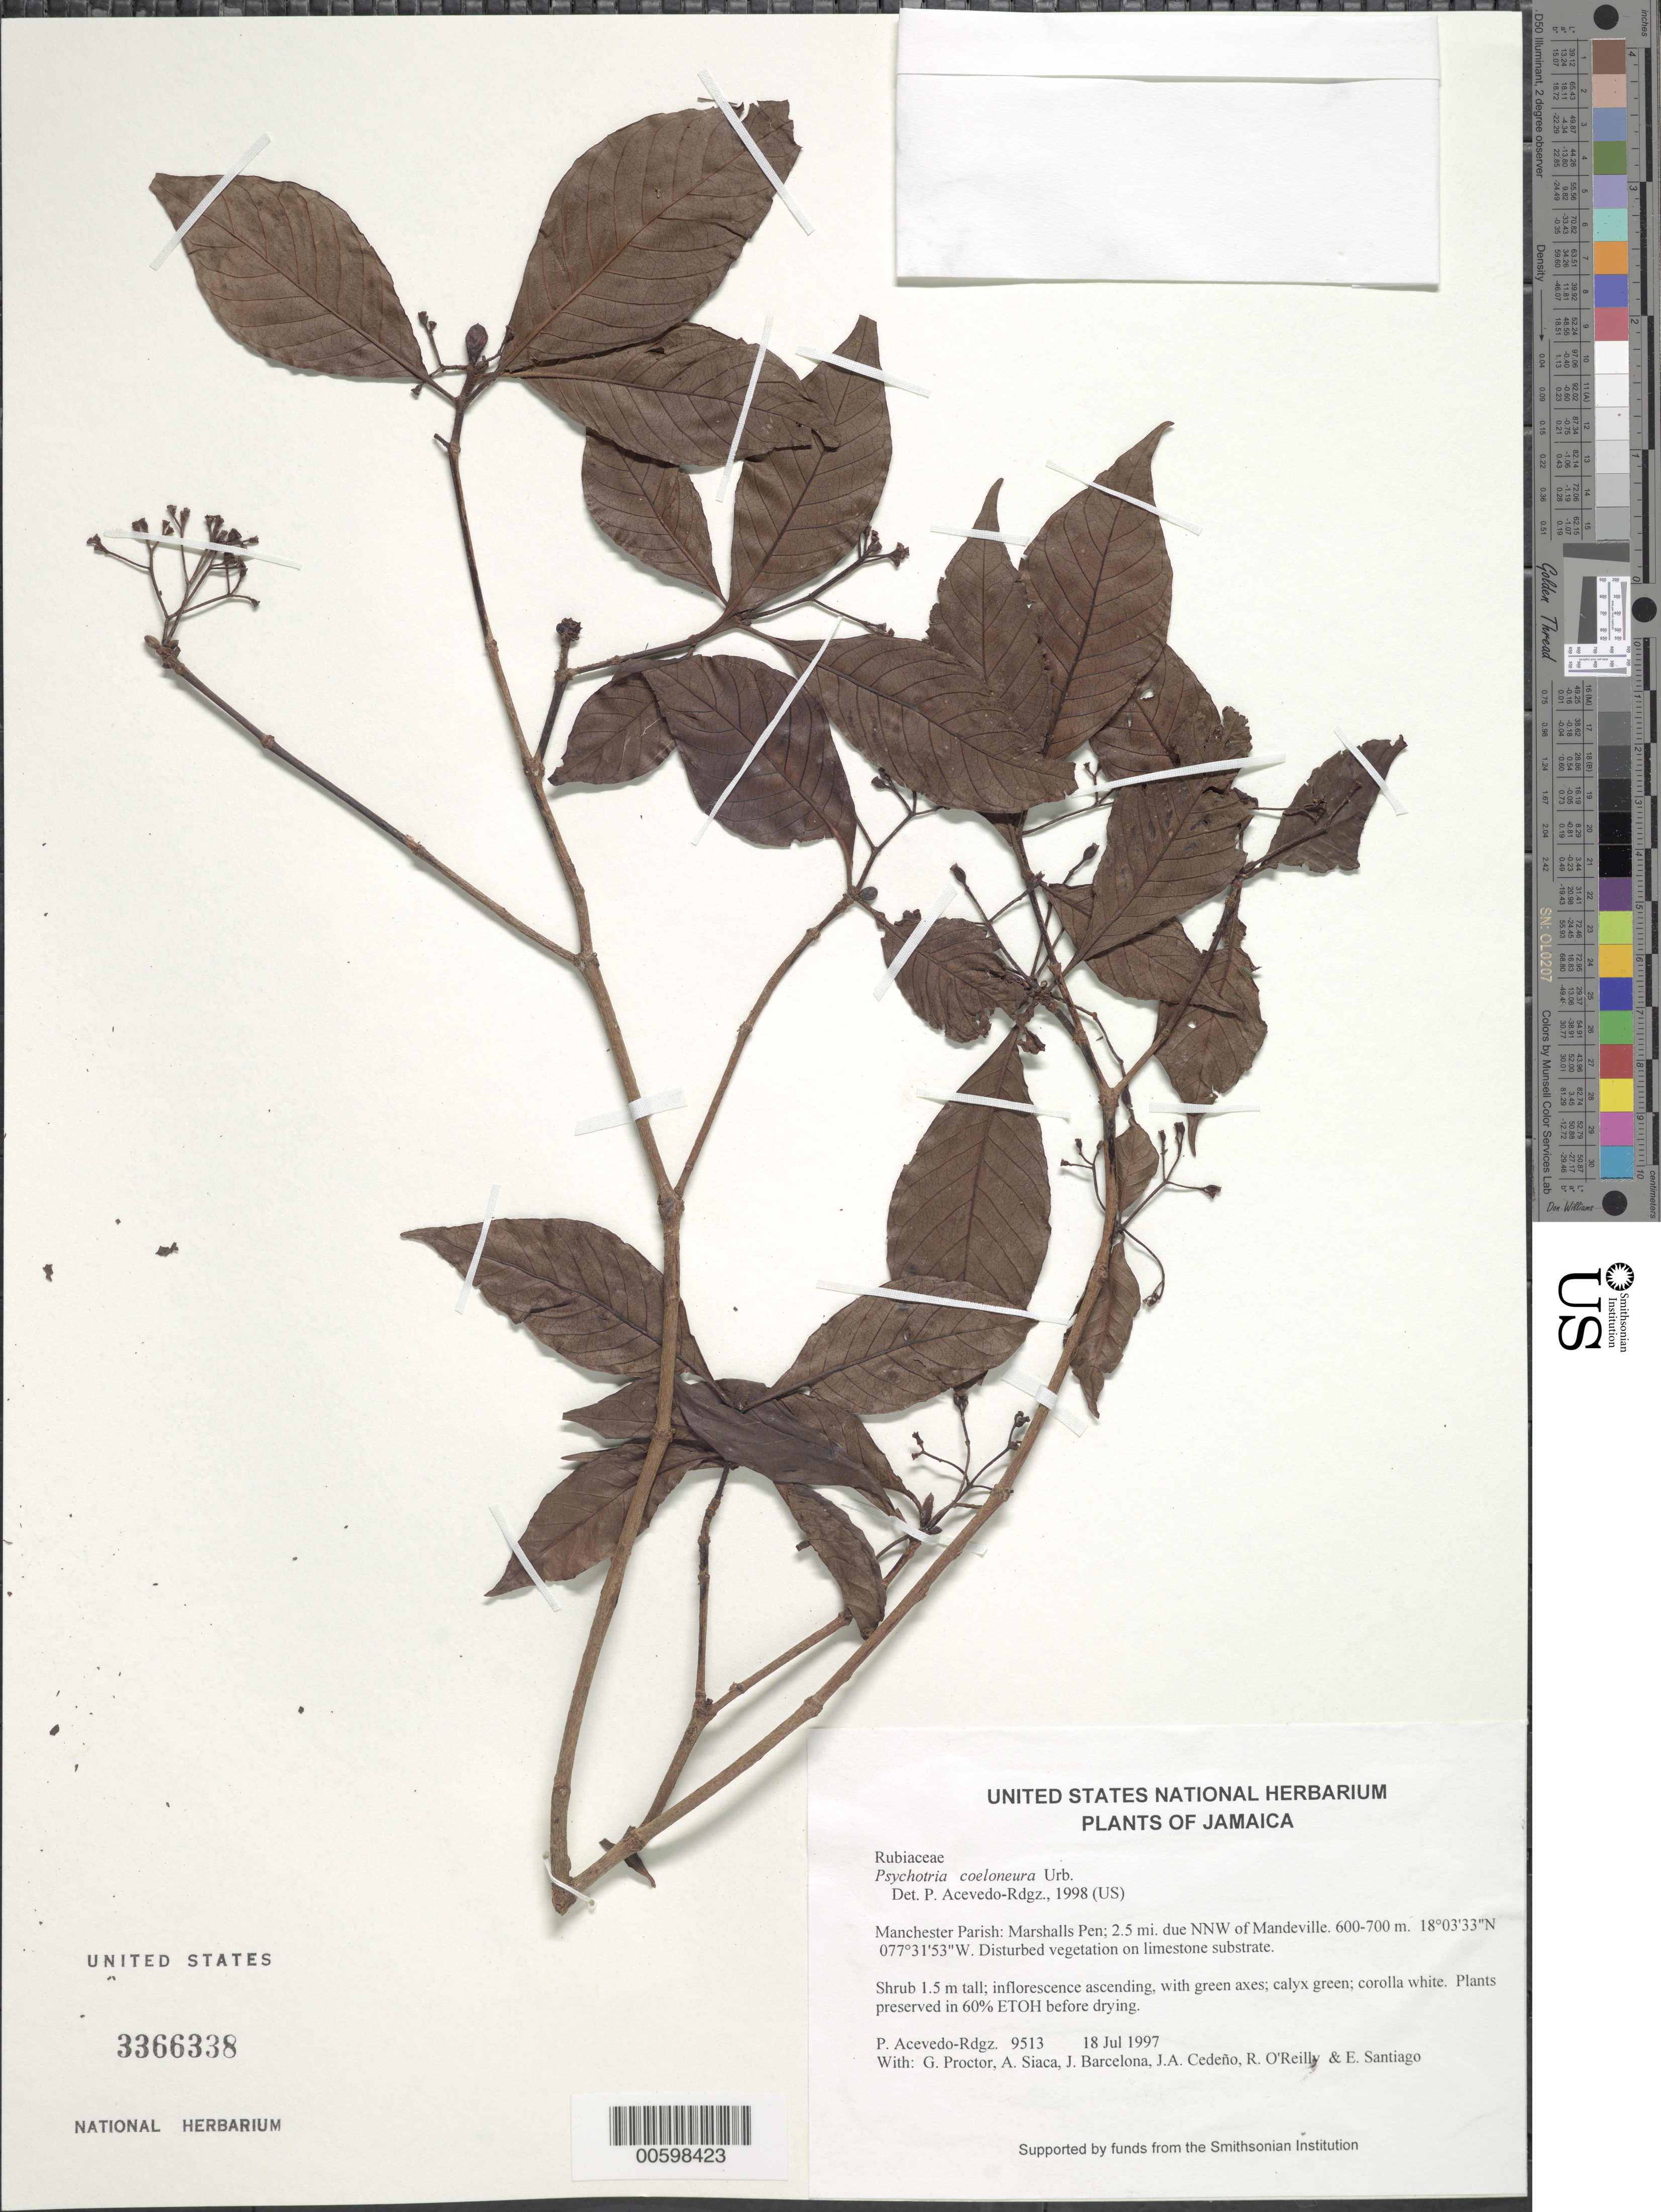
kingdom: Plantae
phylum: Tracheophyta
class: Magnoliopsida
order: Gentianales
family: Rubiaceae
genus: Psychotria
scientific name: Psychotria coeloneura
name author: Urb.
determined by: Acevedo-Rodríguez, P., (BOT), Smithsonian Institution - National Museum of Natural History (UNITED STATES)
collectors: P. Acevedo-Rodr., G. R. Proctor, A. Siaca, J. Barcelona, J. A. Cedeño M. & R. O'Reilly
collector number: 9513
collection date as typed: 18 Jul 1997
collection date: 1997-07-18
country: Jamaica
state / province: Manchester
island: Jamaica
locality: Manchester Parish: Marshalls Pen; 2.5 mi. due NNW of Mandeville.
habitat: Disturbed vegetation on limestone substrate.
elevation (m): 600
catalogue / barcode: US 3366338